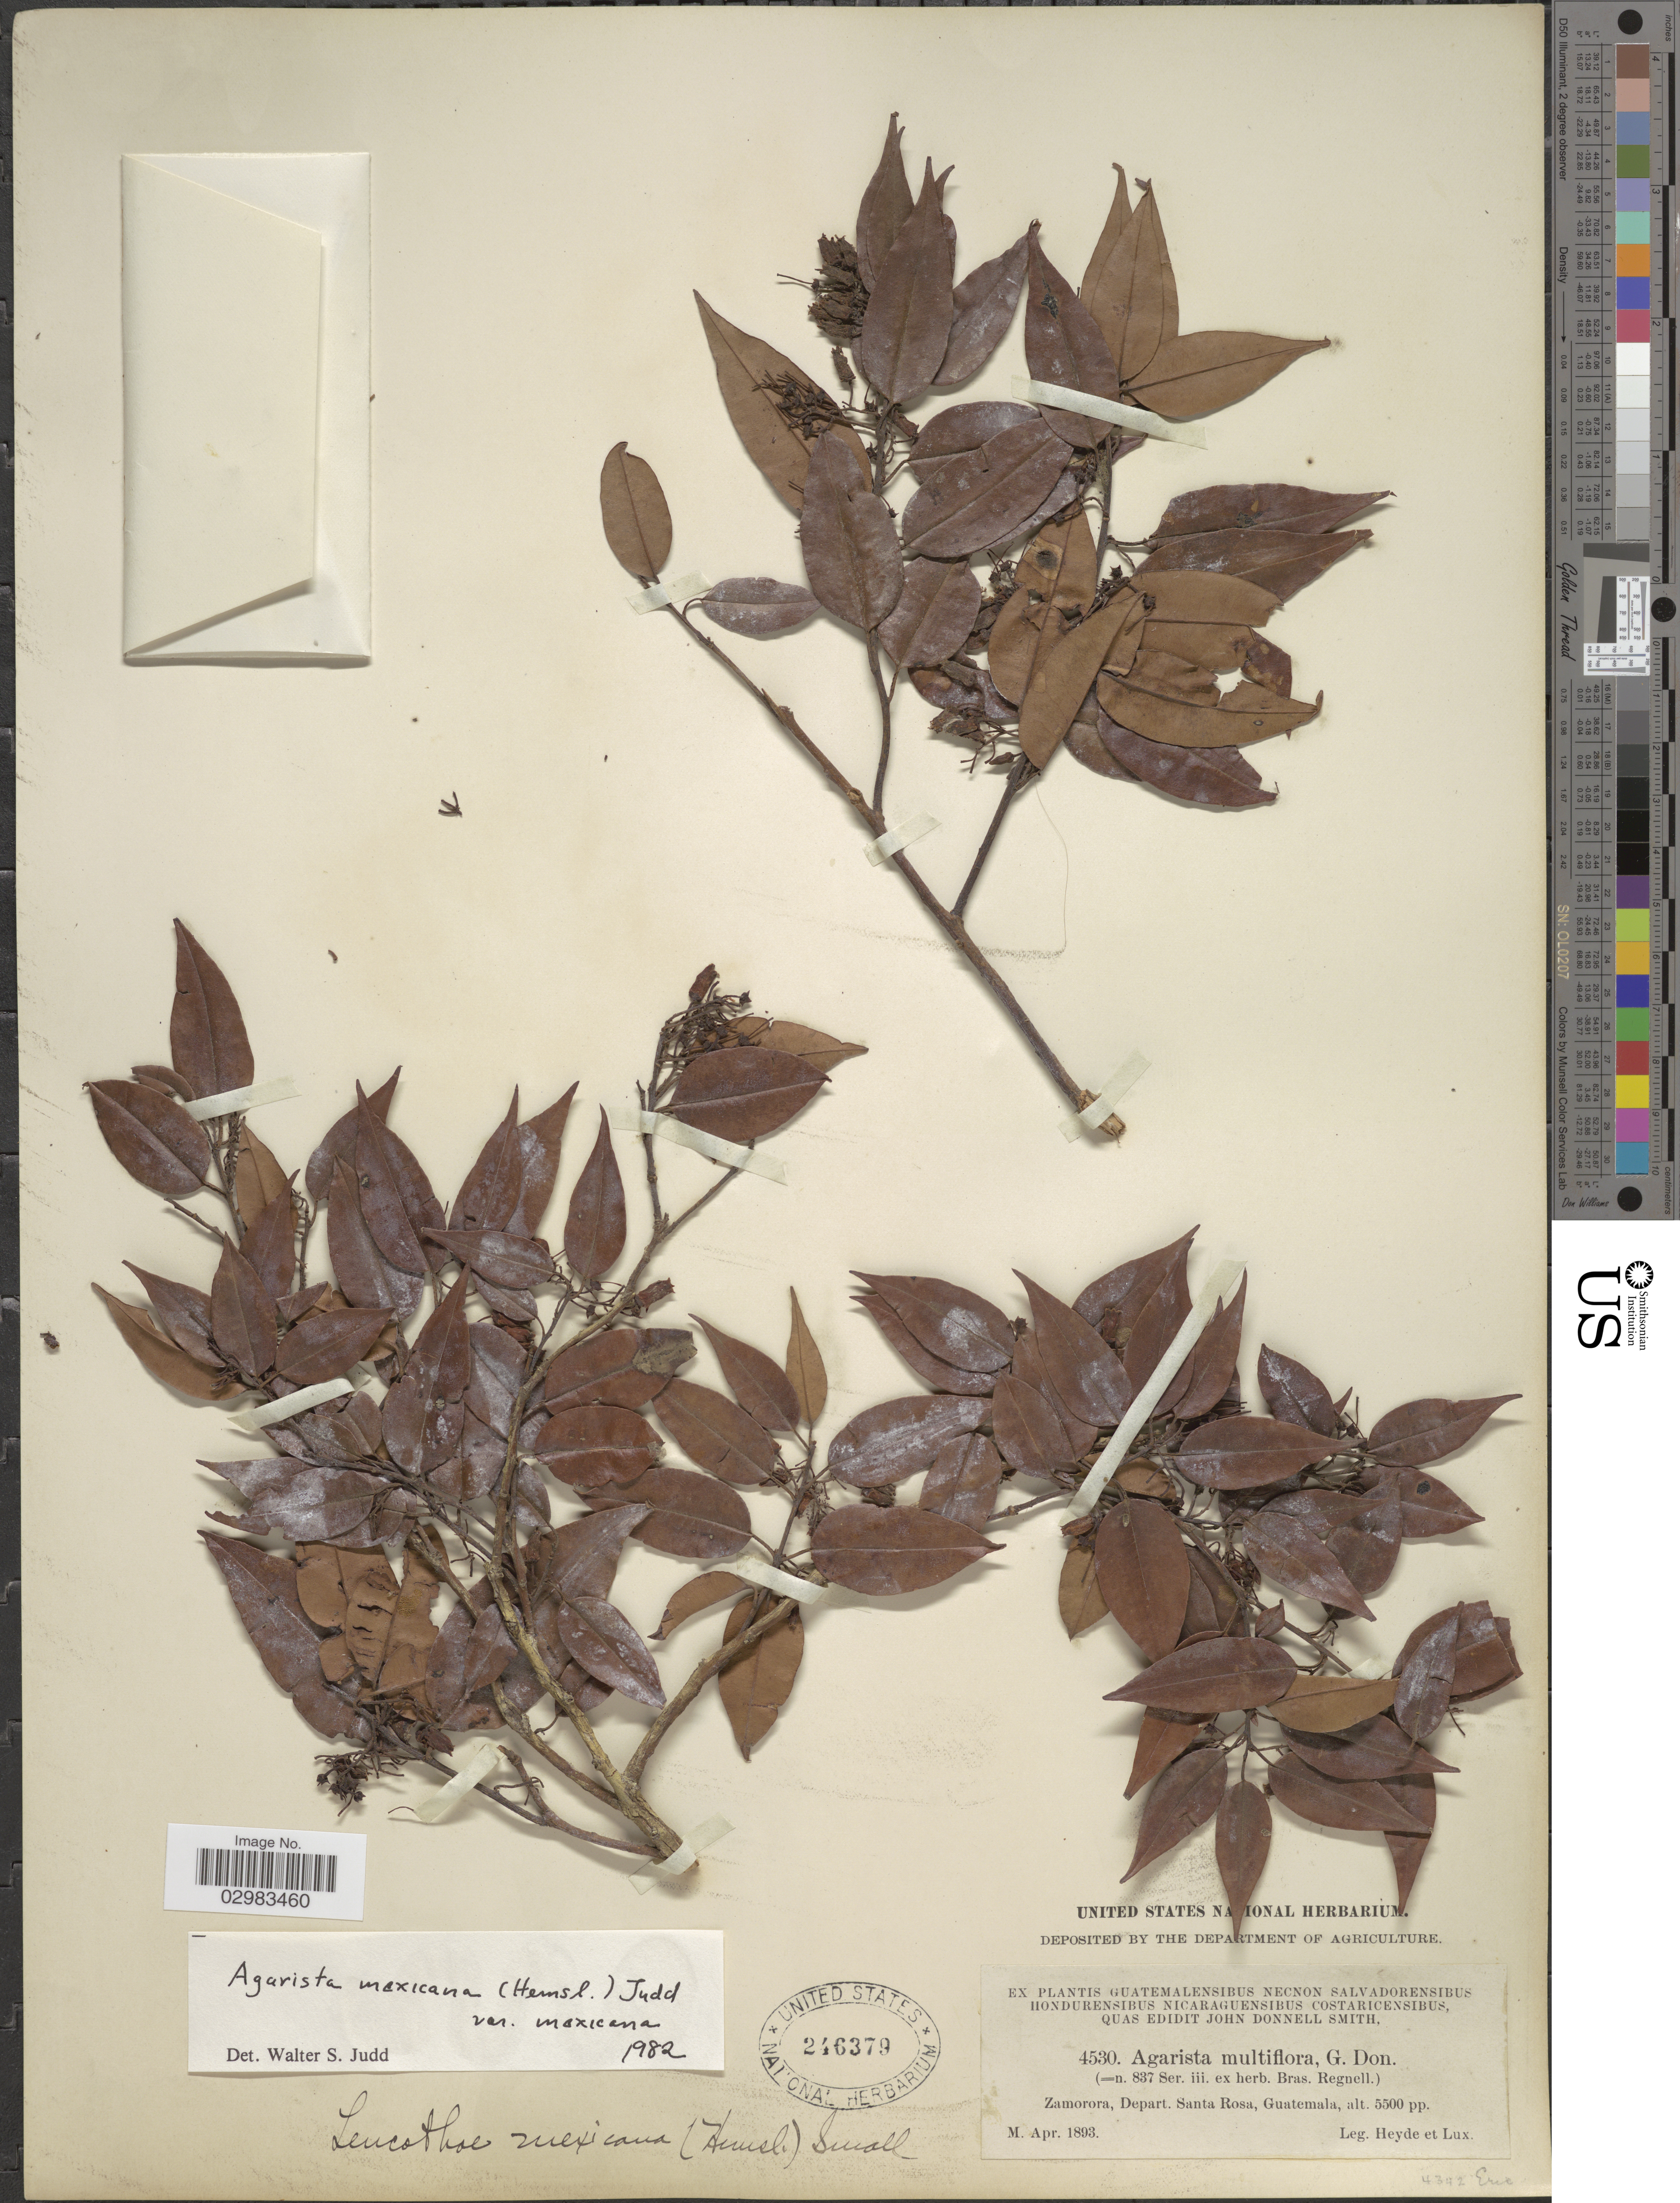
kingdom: Plantae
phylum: Tracheophyta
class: Magnoliopsida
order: Ericales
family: Ericaceae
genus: Leucothoe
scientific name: Leucothoë mexicana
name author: (Hemsl.) Small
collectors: Heyde & Lux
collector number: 4530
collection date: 1893-04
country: Guatemala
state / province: Santa Rosa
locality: Zamorora, Depart. Santa Rosa.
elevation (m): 1676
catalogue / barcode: US 246379